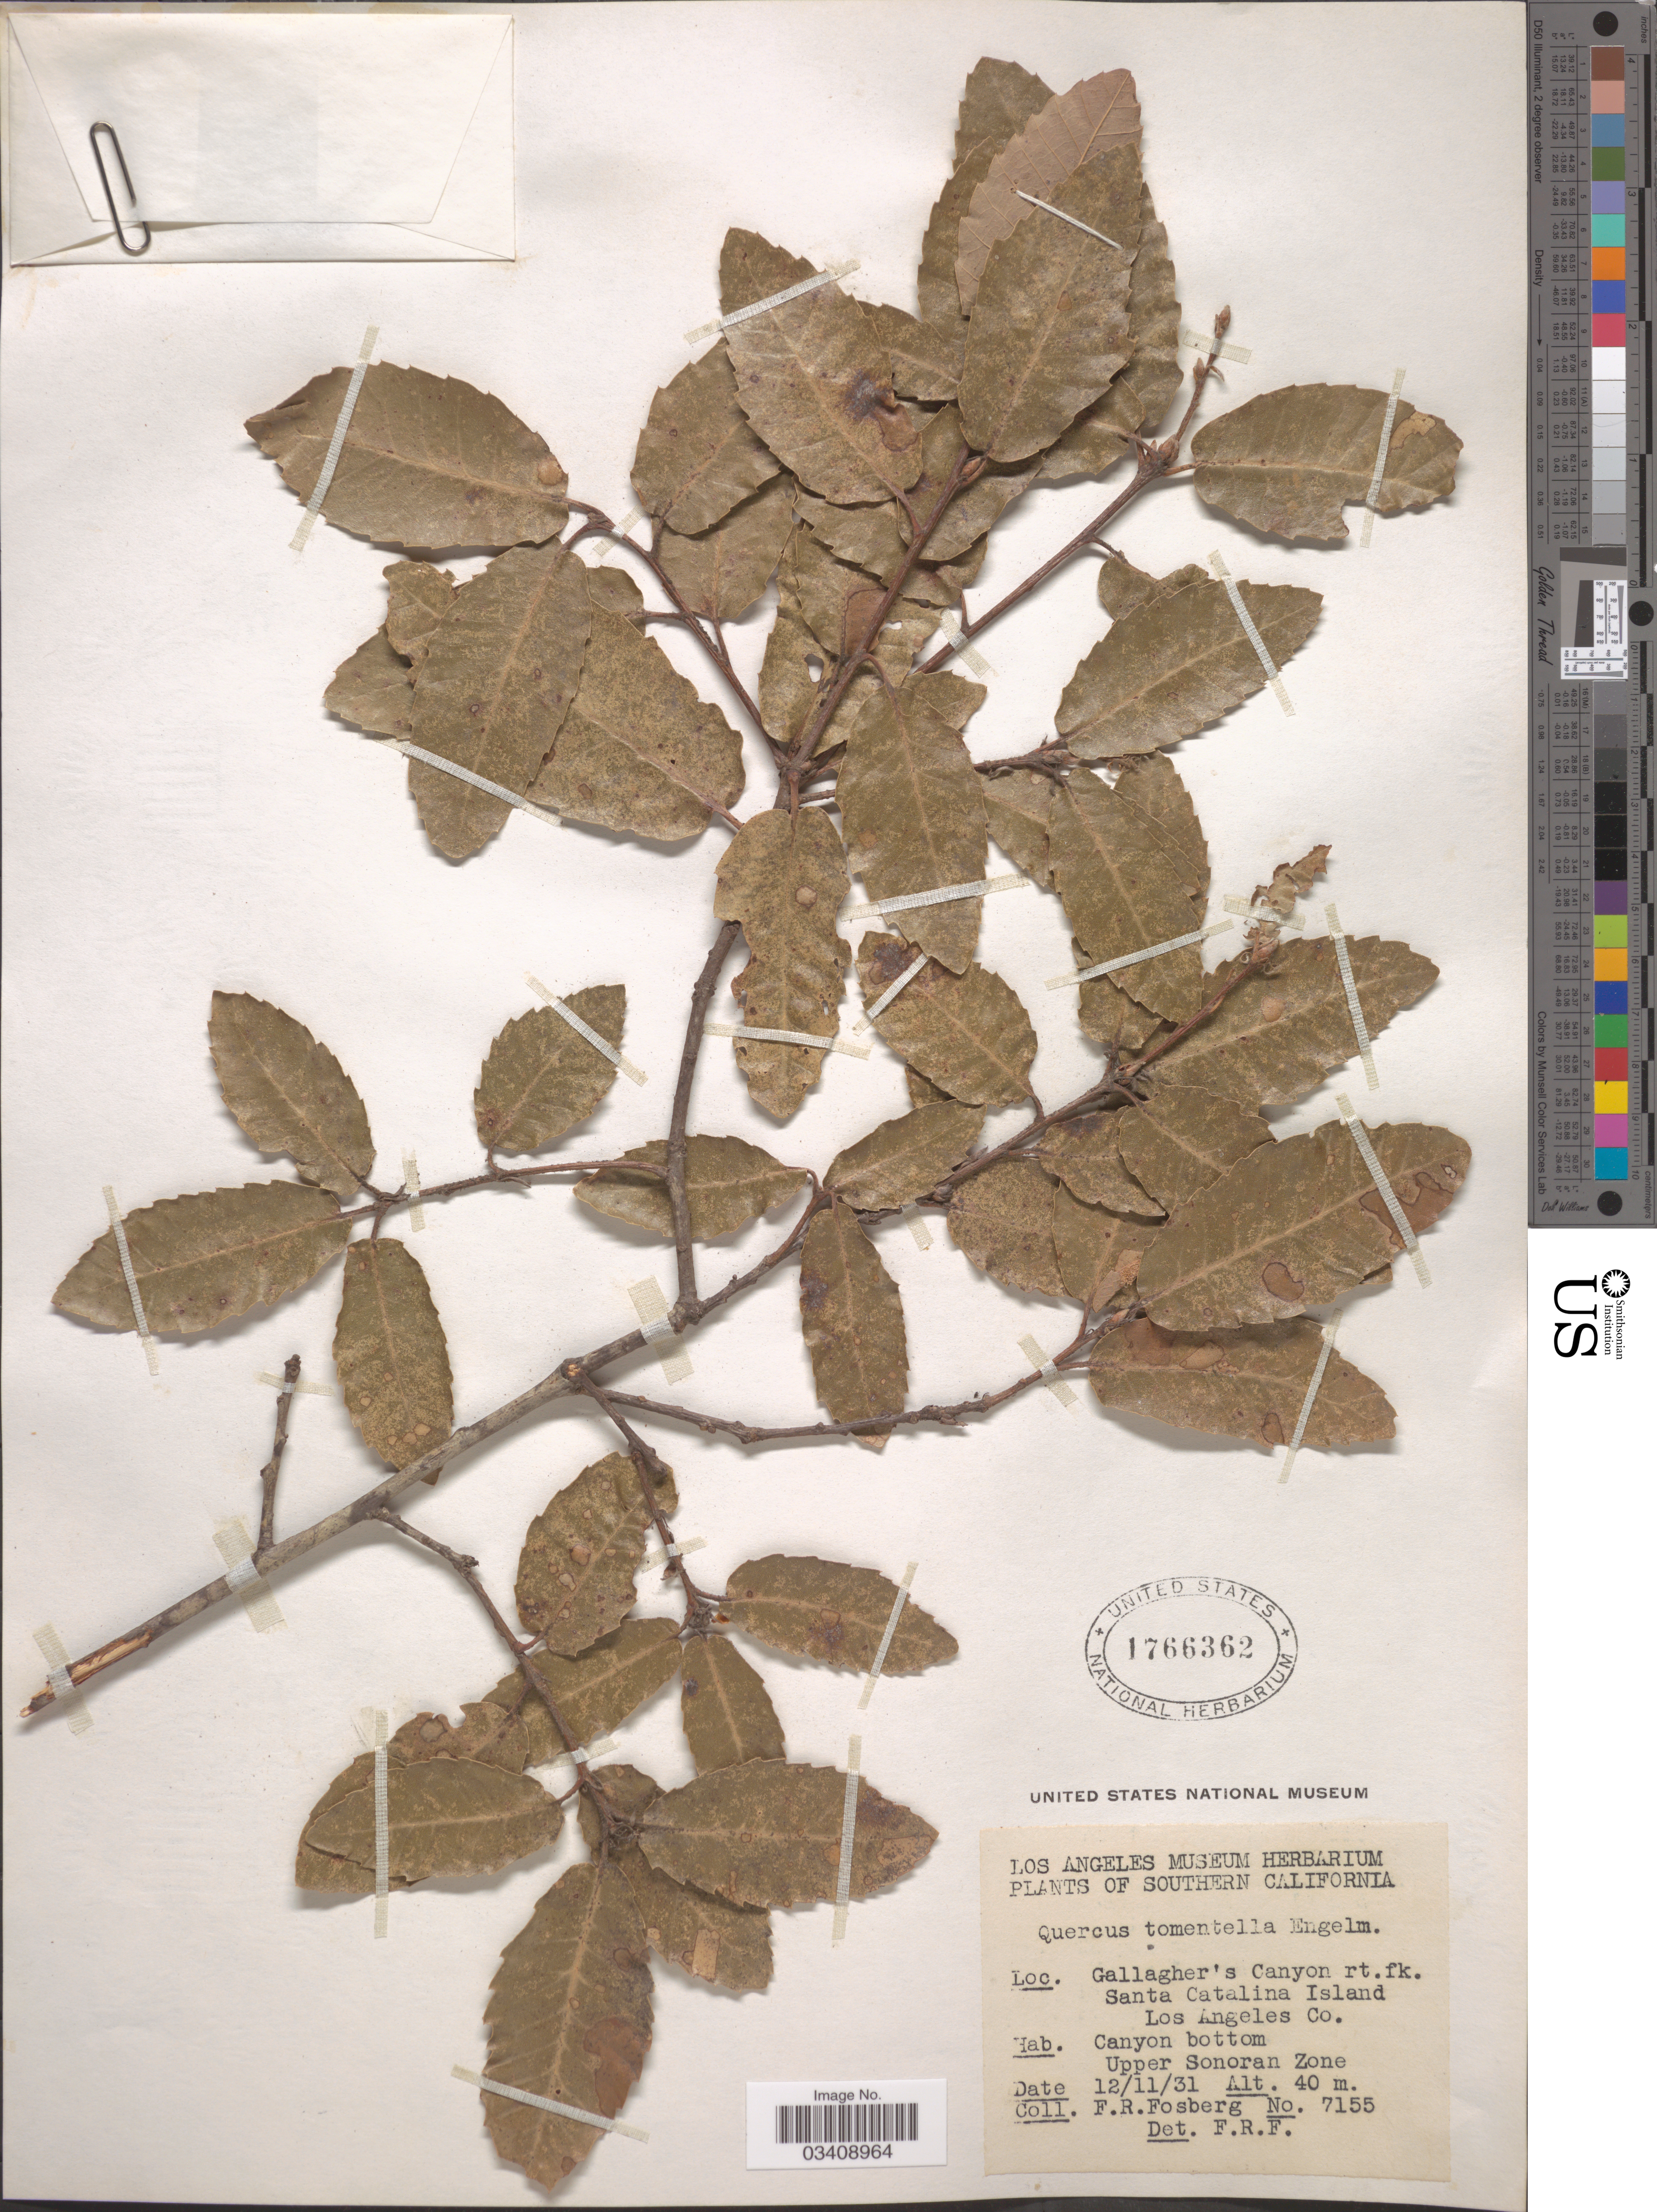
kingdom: Plantae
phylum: Tracheophyta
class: Magnoliopsida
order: Fagales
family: Fagaceae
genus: Quercus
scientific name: Quercus tomentella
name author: Engelm.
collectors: F. R. Fosberg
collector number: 7155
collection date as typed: Transcribed d/m/y: 11/12/31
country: United States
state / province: California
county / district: Los Angeles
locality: Southern California. Gallagher's Canyon rt. fk. Santa Catalina Island Los Angeles Co. Canyon bottom Upper Sonoran Zone.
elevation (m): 40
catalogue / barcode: US 1766362